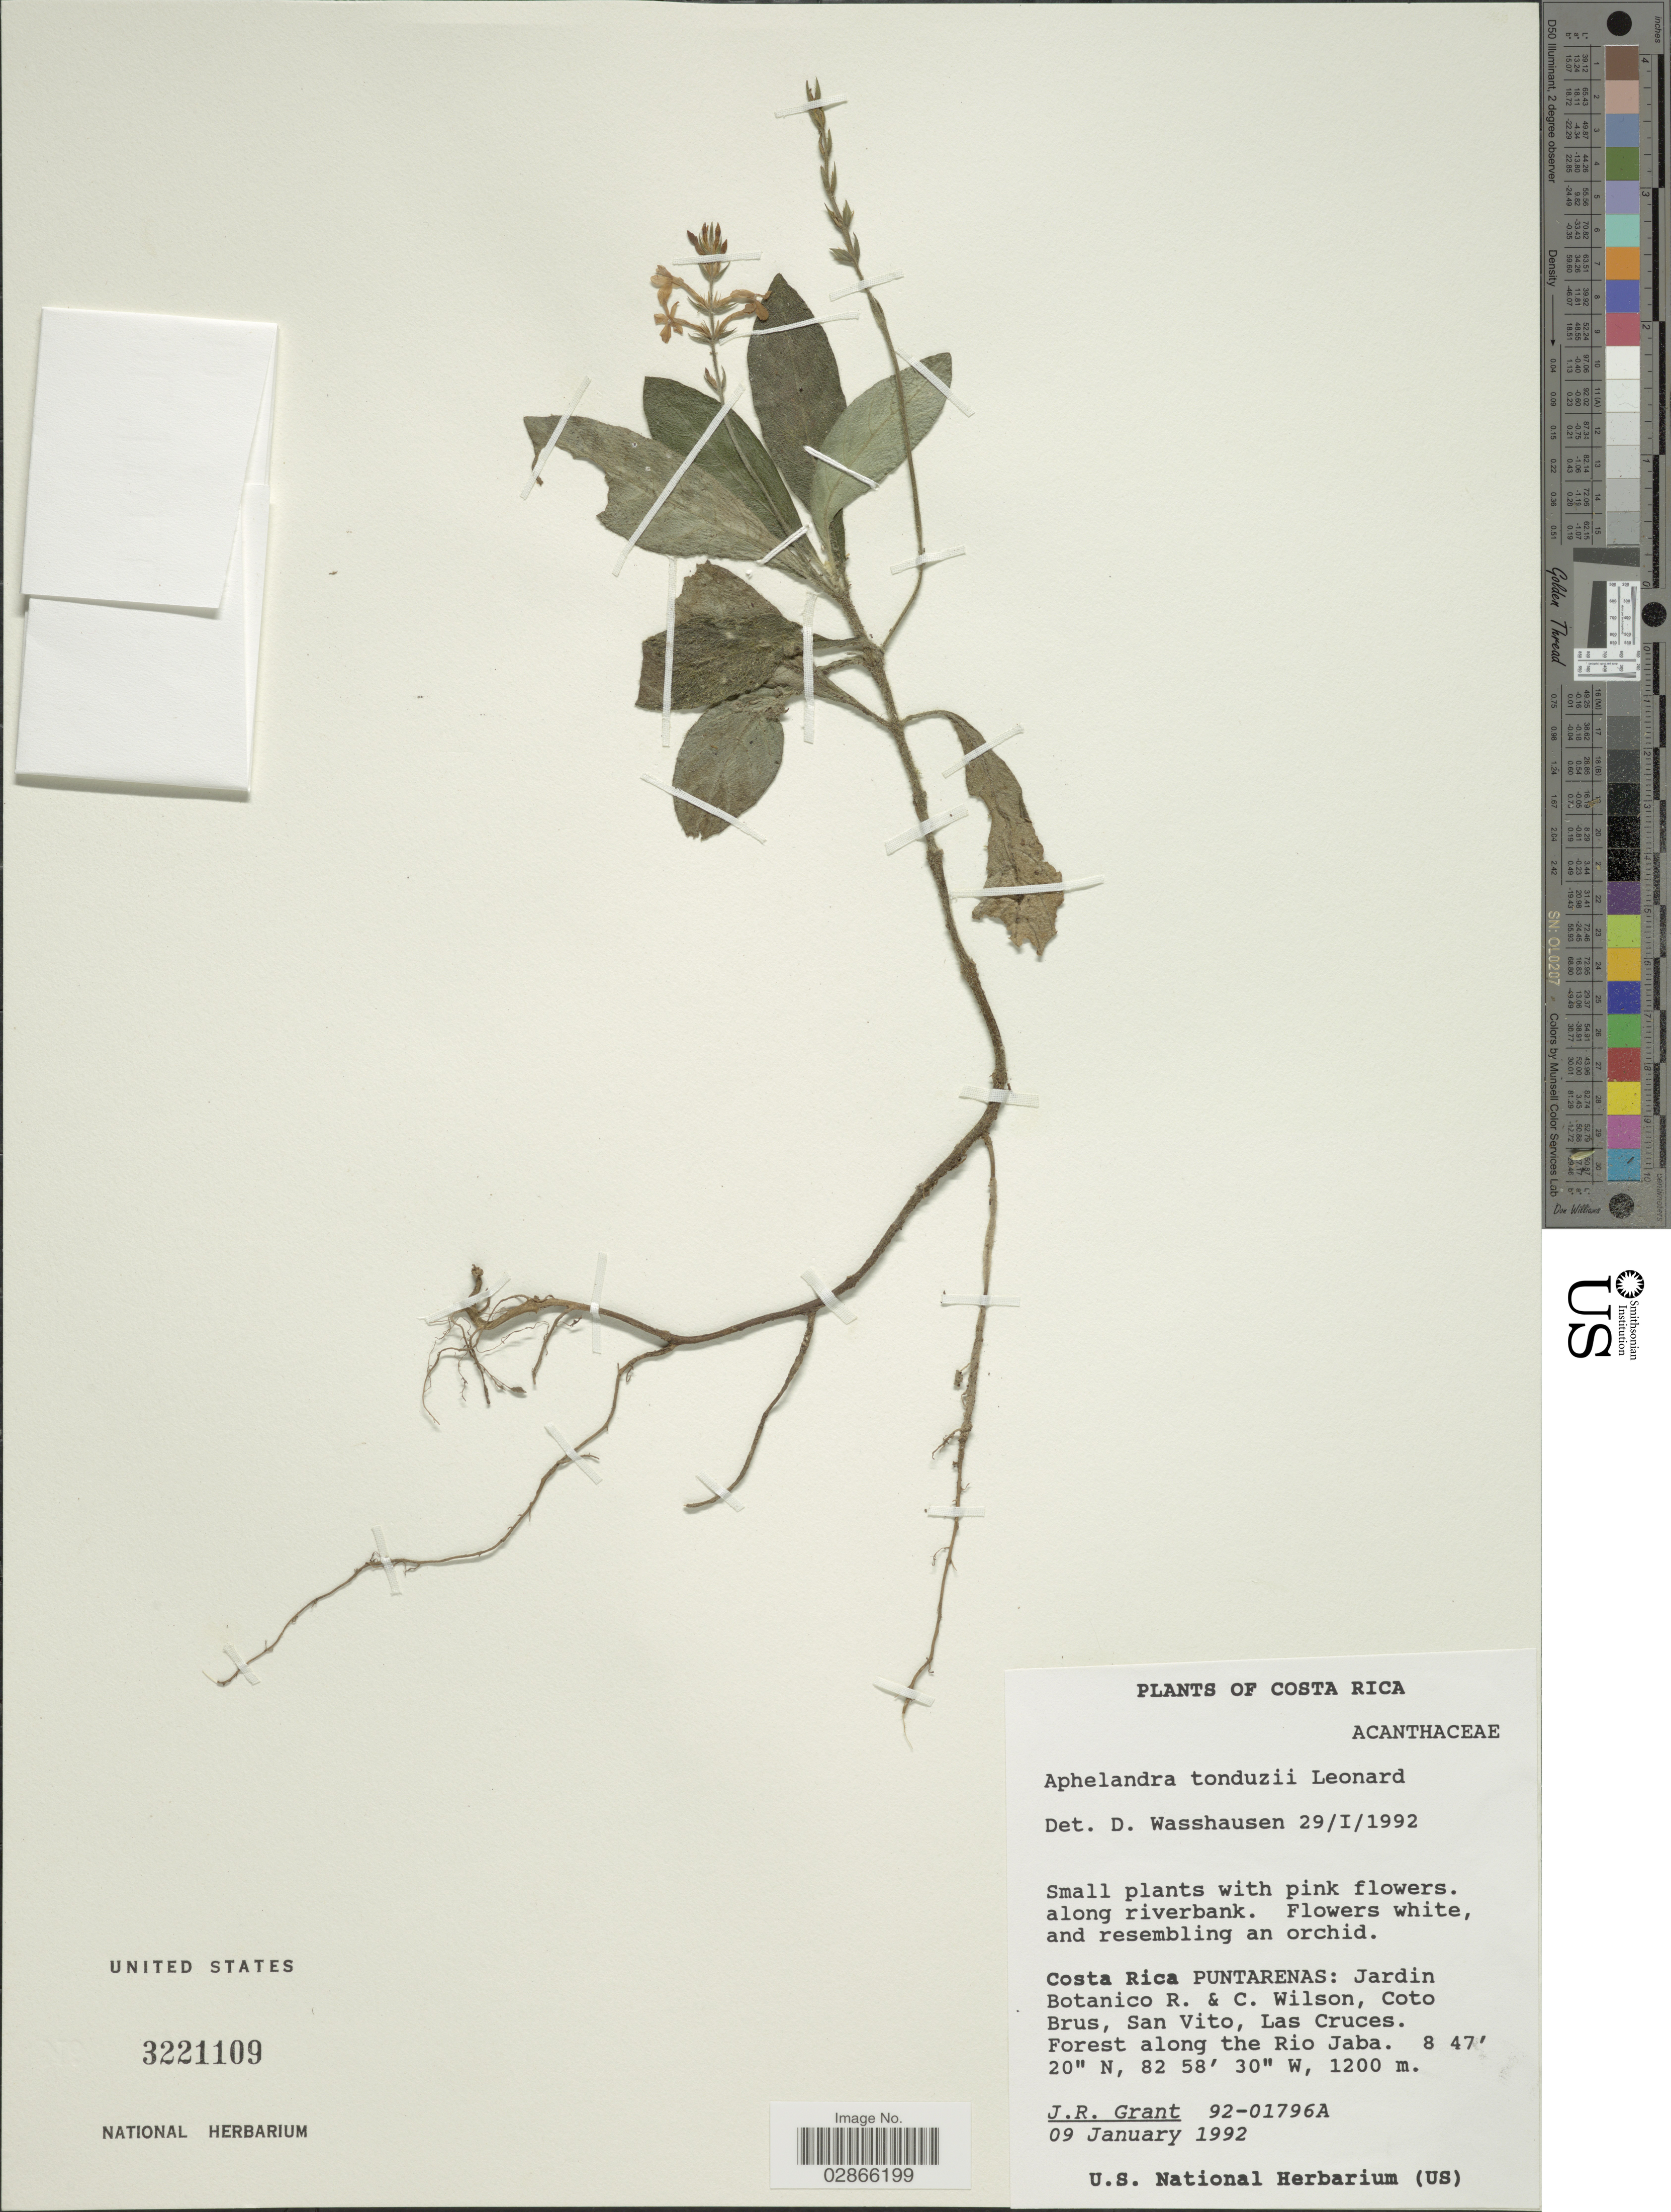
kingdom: Plantae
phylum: Tracheophyta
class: Magnoliopsida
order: Lamiales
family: Acanthaceae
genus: Aphelandra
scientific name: Aphelandra tonduzii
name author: Leonard in Standl.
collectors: J. Grant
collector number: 92-01796A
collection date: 1992-01-09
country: Costa Rica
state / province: Puntarenas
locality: Jardin Botanico R. & C. Wilson, Coto Brus, San Vito, Las Cruces. Forest along the Rio Jaba.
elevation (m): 1200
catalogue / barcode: US 3221109